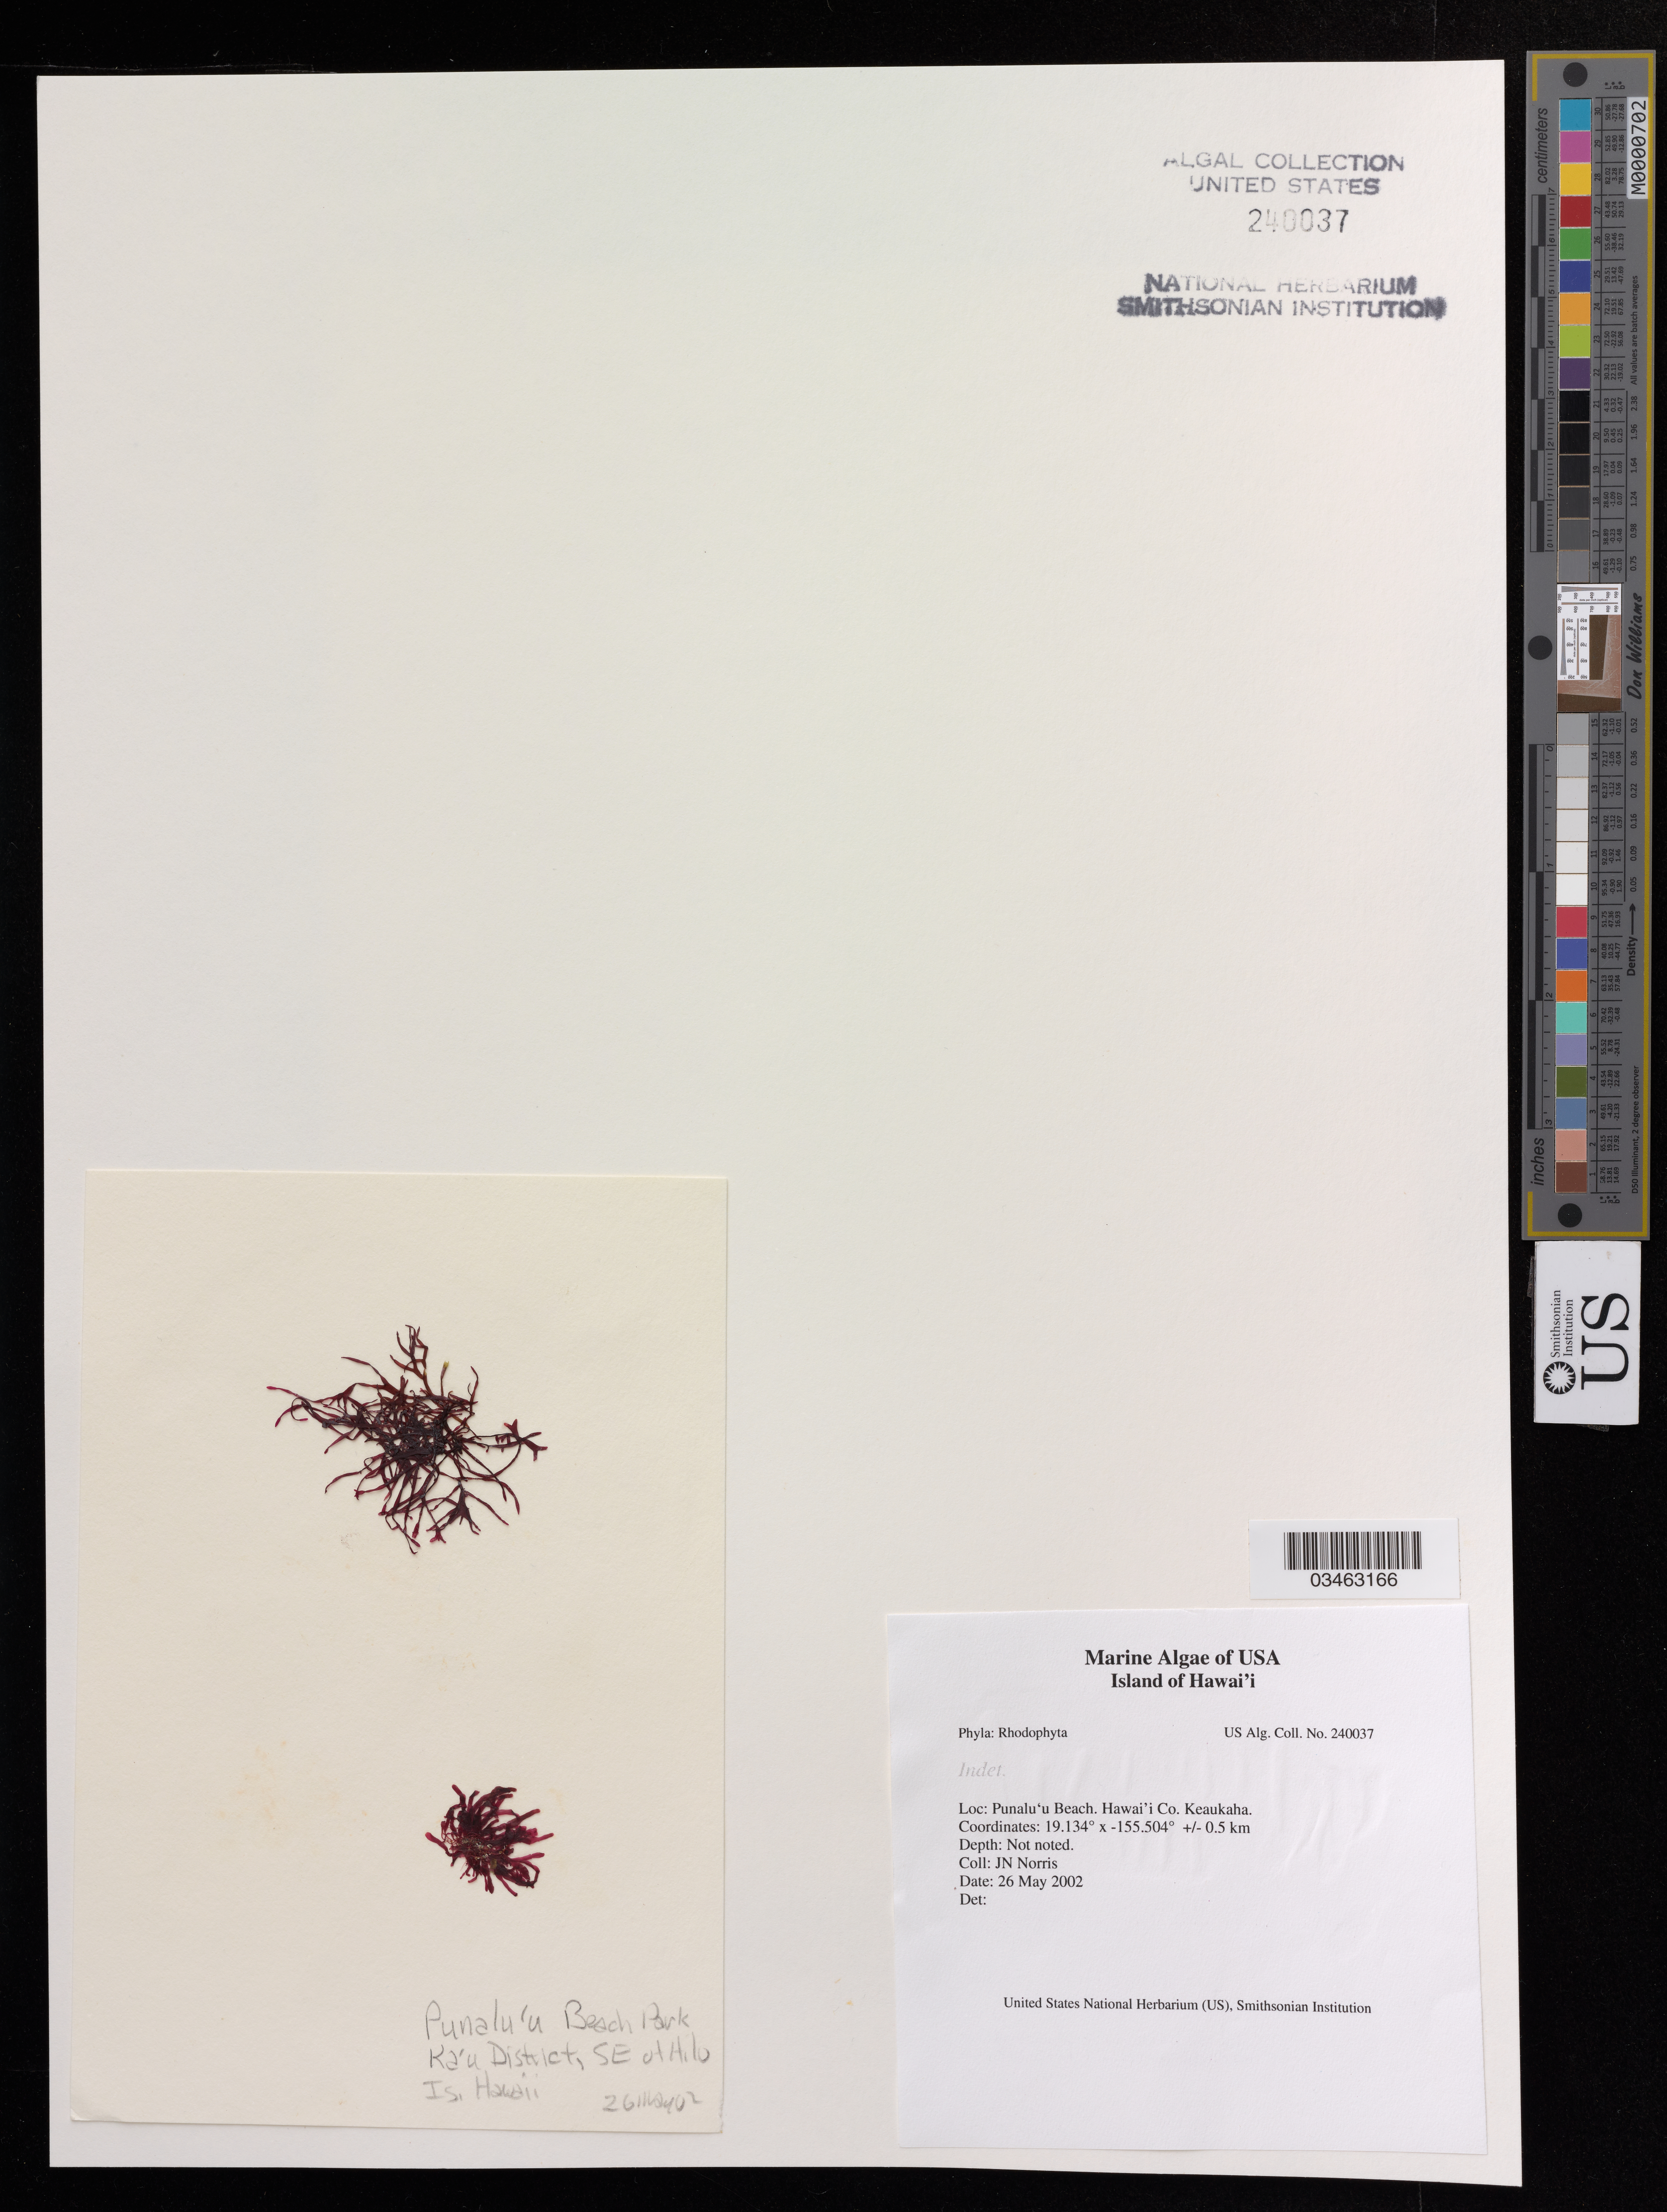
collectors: J. N. Norris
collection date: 2002-05-26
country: United States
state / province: Hawaii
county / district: Hawaii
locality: Punalu' u Beach. Keaukaha.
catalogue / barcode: US 240037